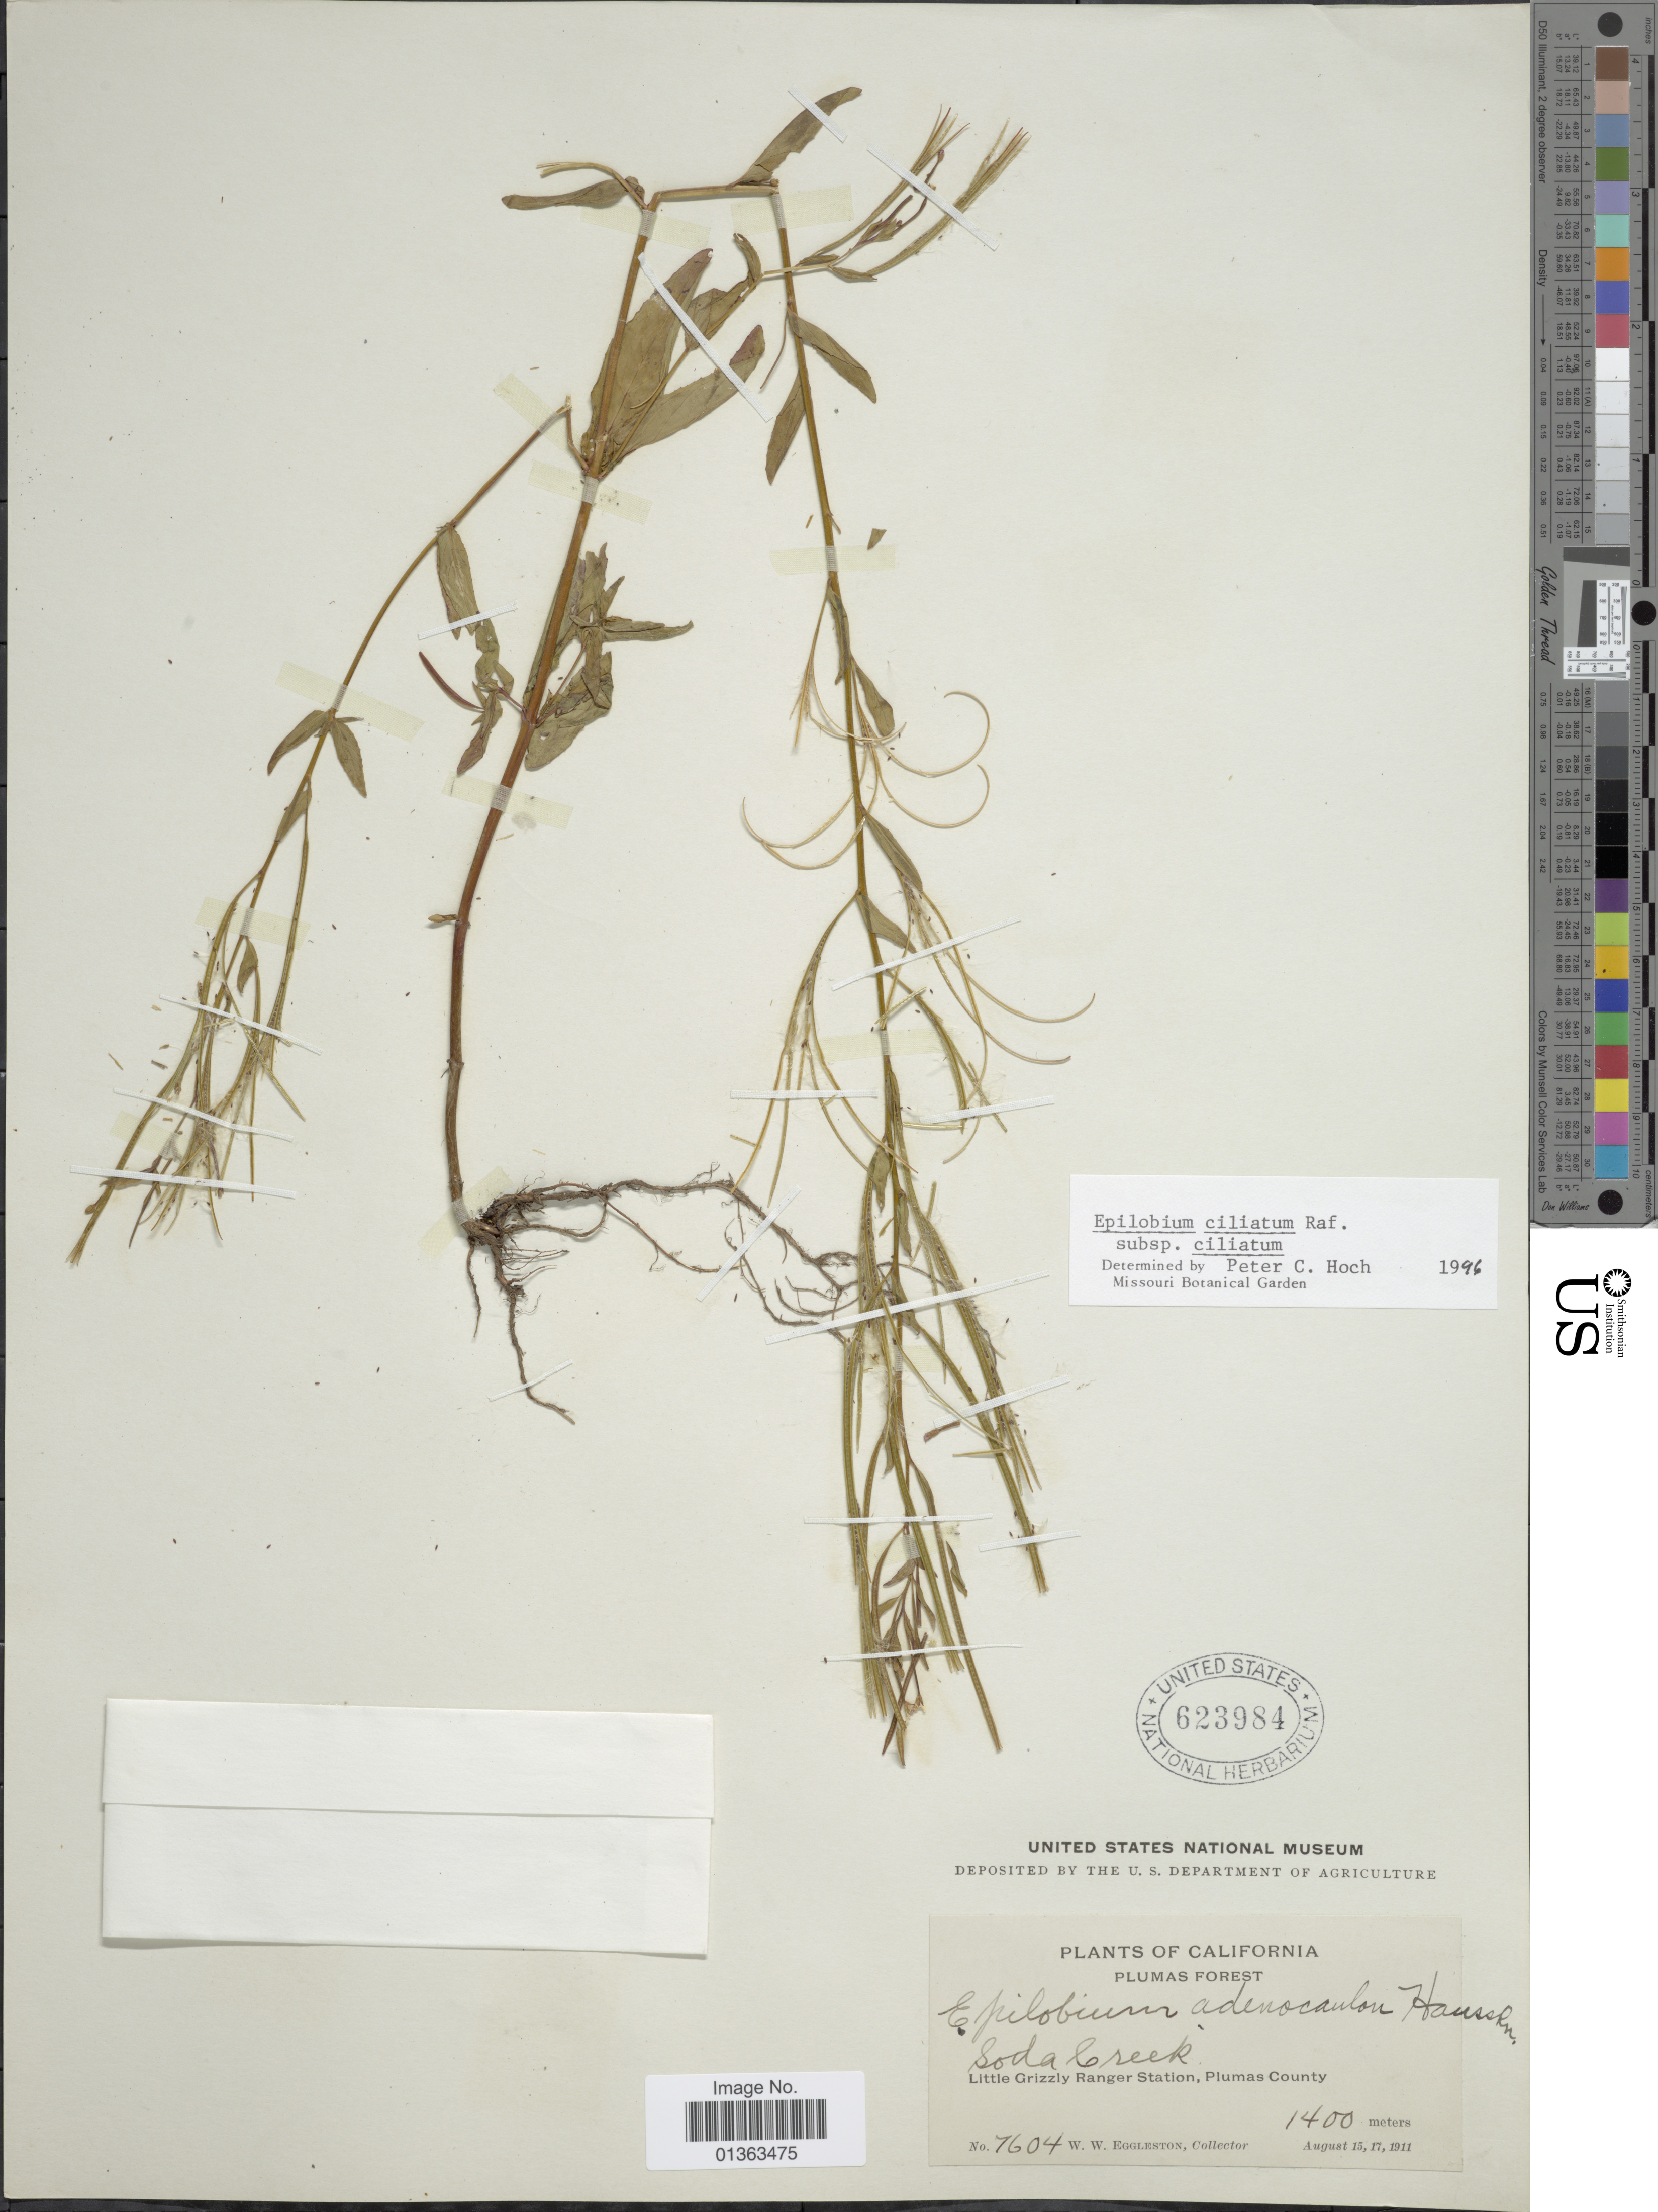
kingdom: Plantae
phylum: Tracheophyta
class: Magnoliopsida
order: Myrtales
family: Onagraceae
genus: Epilobium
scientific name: Epilobium ciliatum subsp. ciliatum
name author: Raf.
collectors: W. W. Eggleston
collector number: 7604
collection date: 1911-08-15/1911-08-17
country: United States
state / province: California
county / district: Plumas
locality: Plumas Forest. Soda Creek. Little Grizzly Ranger Station, Plumas County.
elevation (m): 1400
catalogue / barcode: US 623984